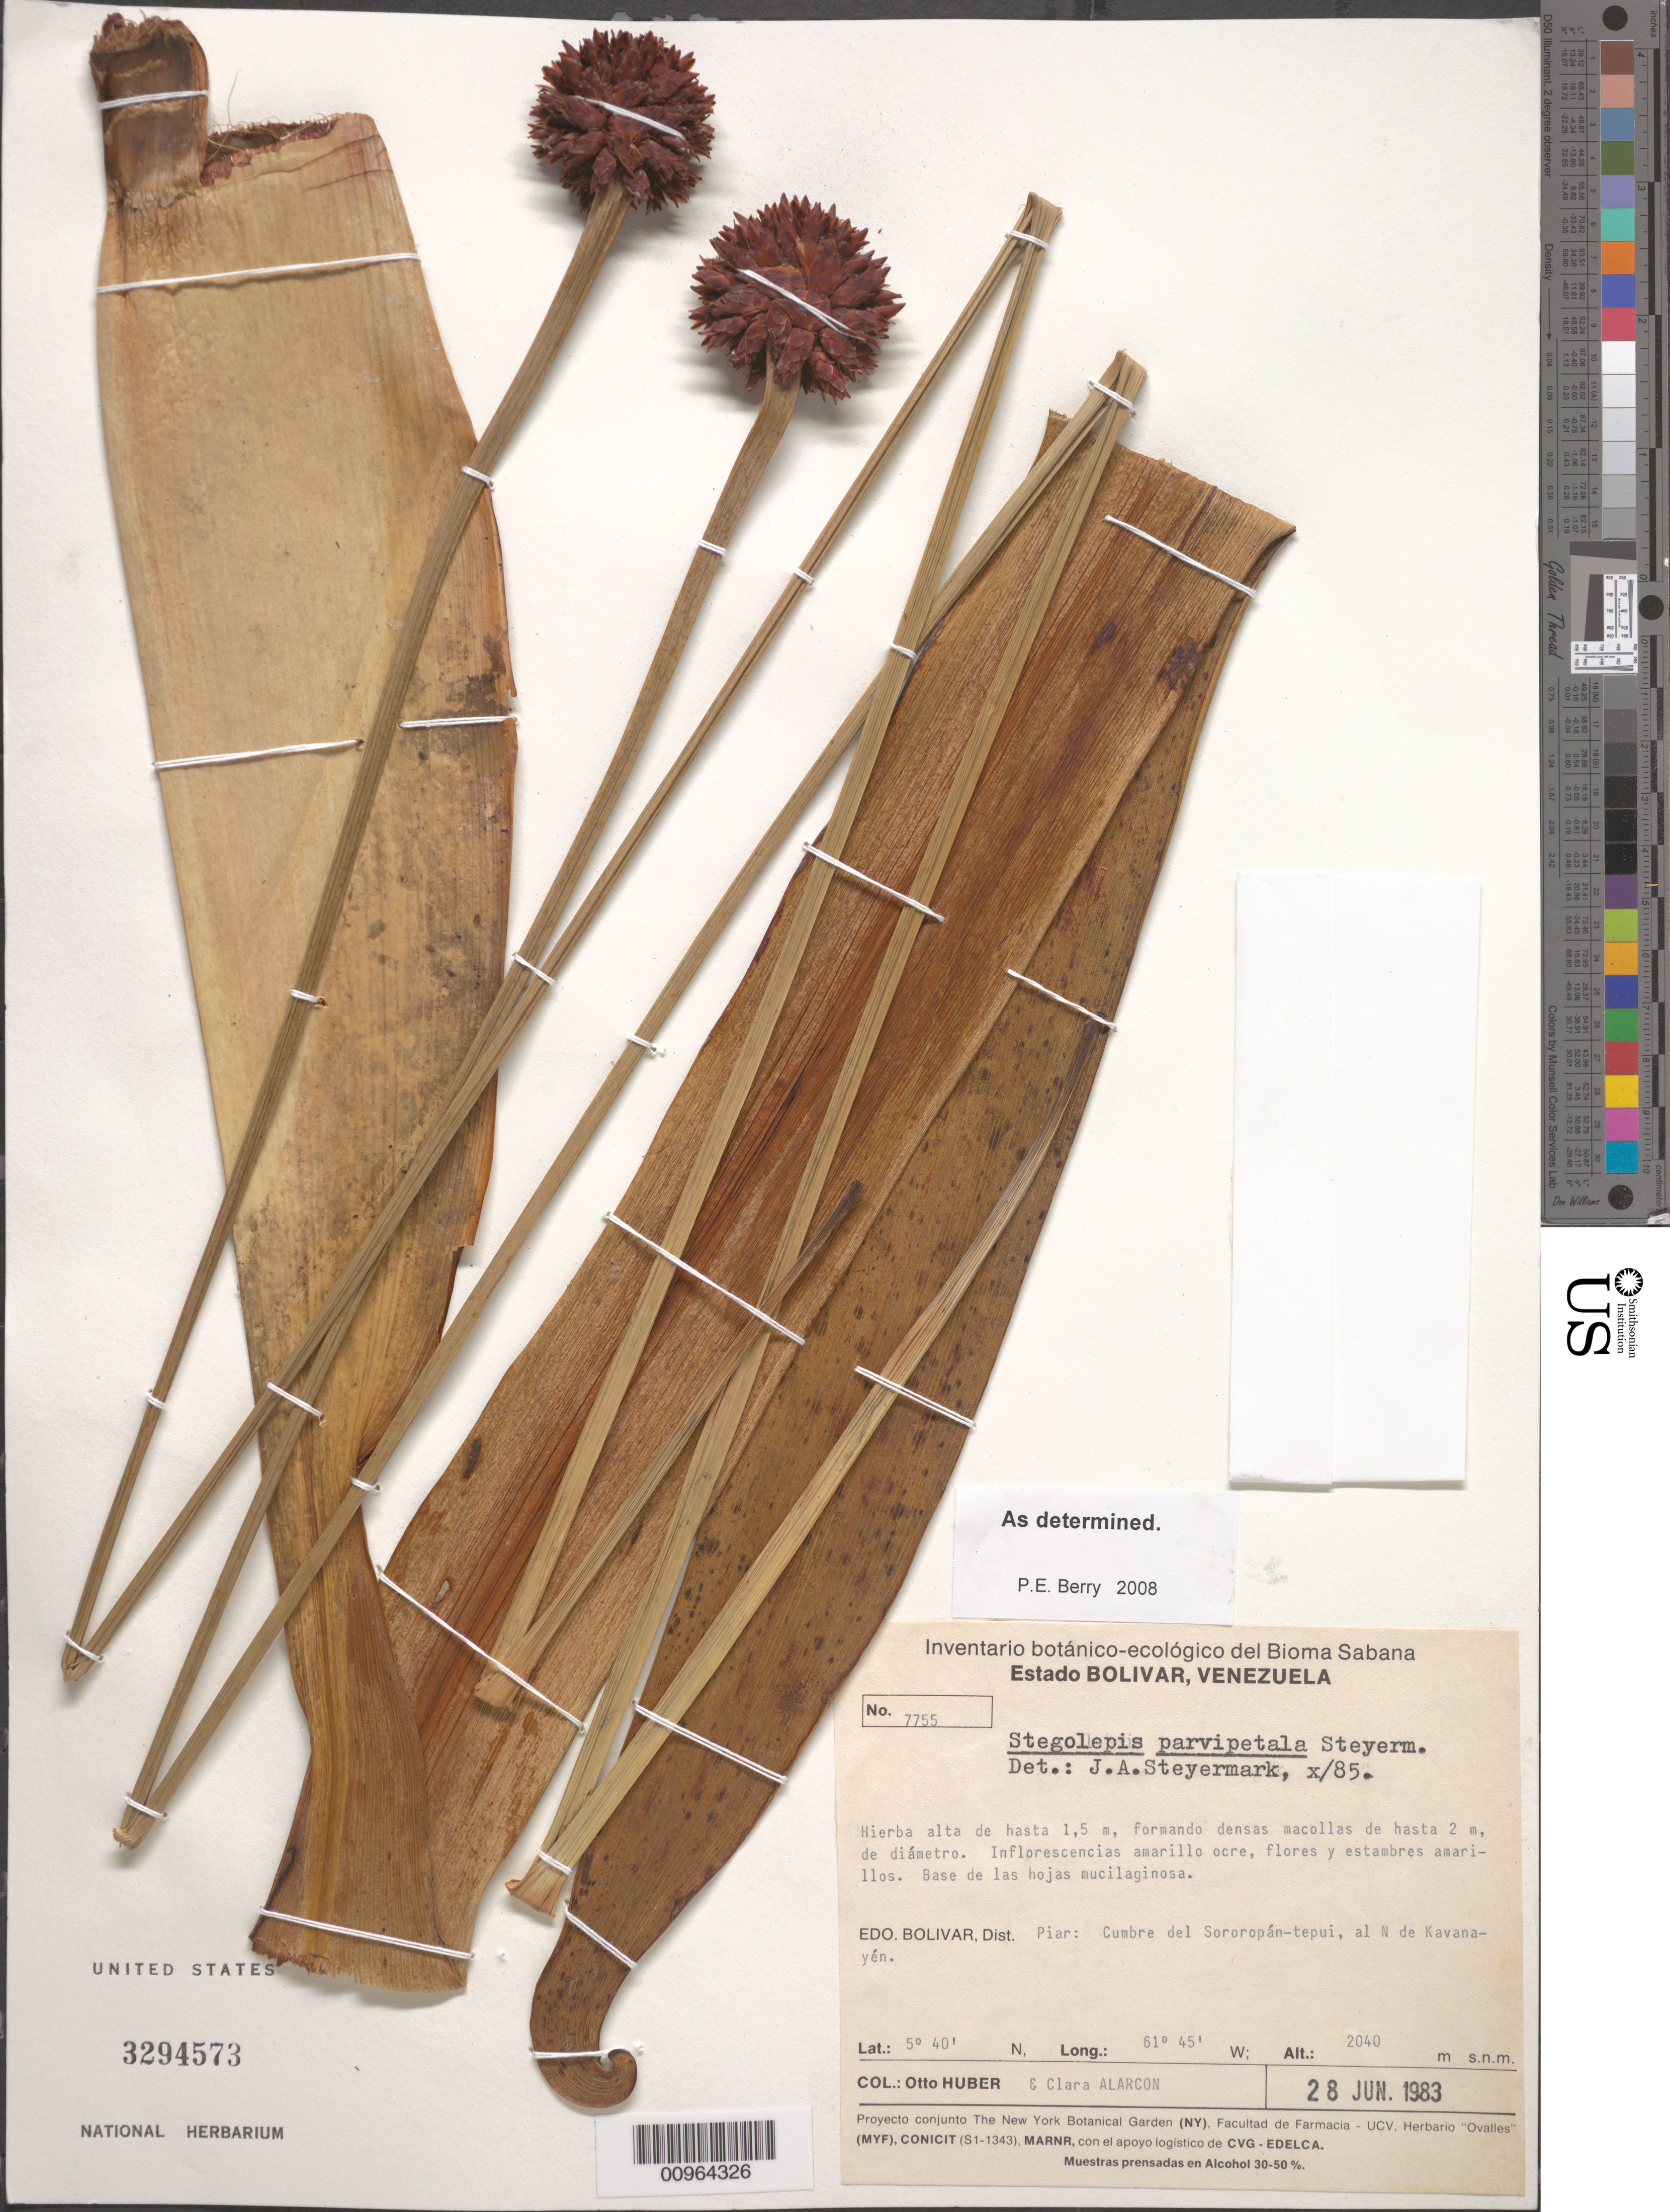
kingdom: Plantae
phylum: Tracheophyta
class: Liliopsida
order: Poales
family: Rapateaceae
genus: Stegolepis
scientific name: Stegolepis parvipetala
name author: Steyerm.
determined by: Berry, P. E., (WIS), University of Wisconsin - Madison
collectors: O. Huber & C. Alarcon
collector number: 7755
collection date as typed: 28-Jun-83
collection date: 1983-06-28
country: Venezuela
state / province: Bolívar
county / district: Piar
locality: Sororopán-tepuí, cumbre, al N de Kavanayén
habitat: Zonas arbustivas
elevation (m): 2040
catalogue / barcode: US 3294573